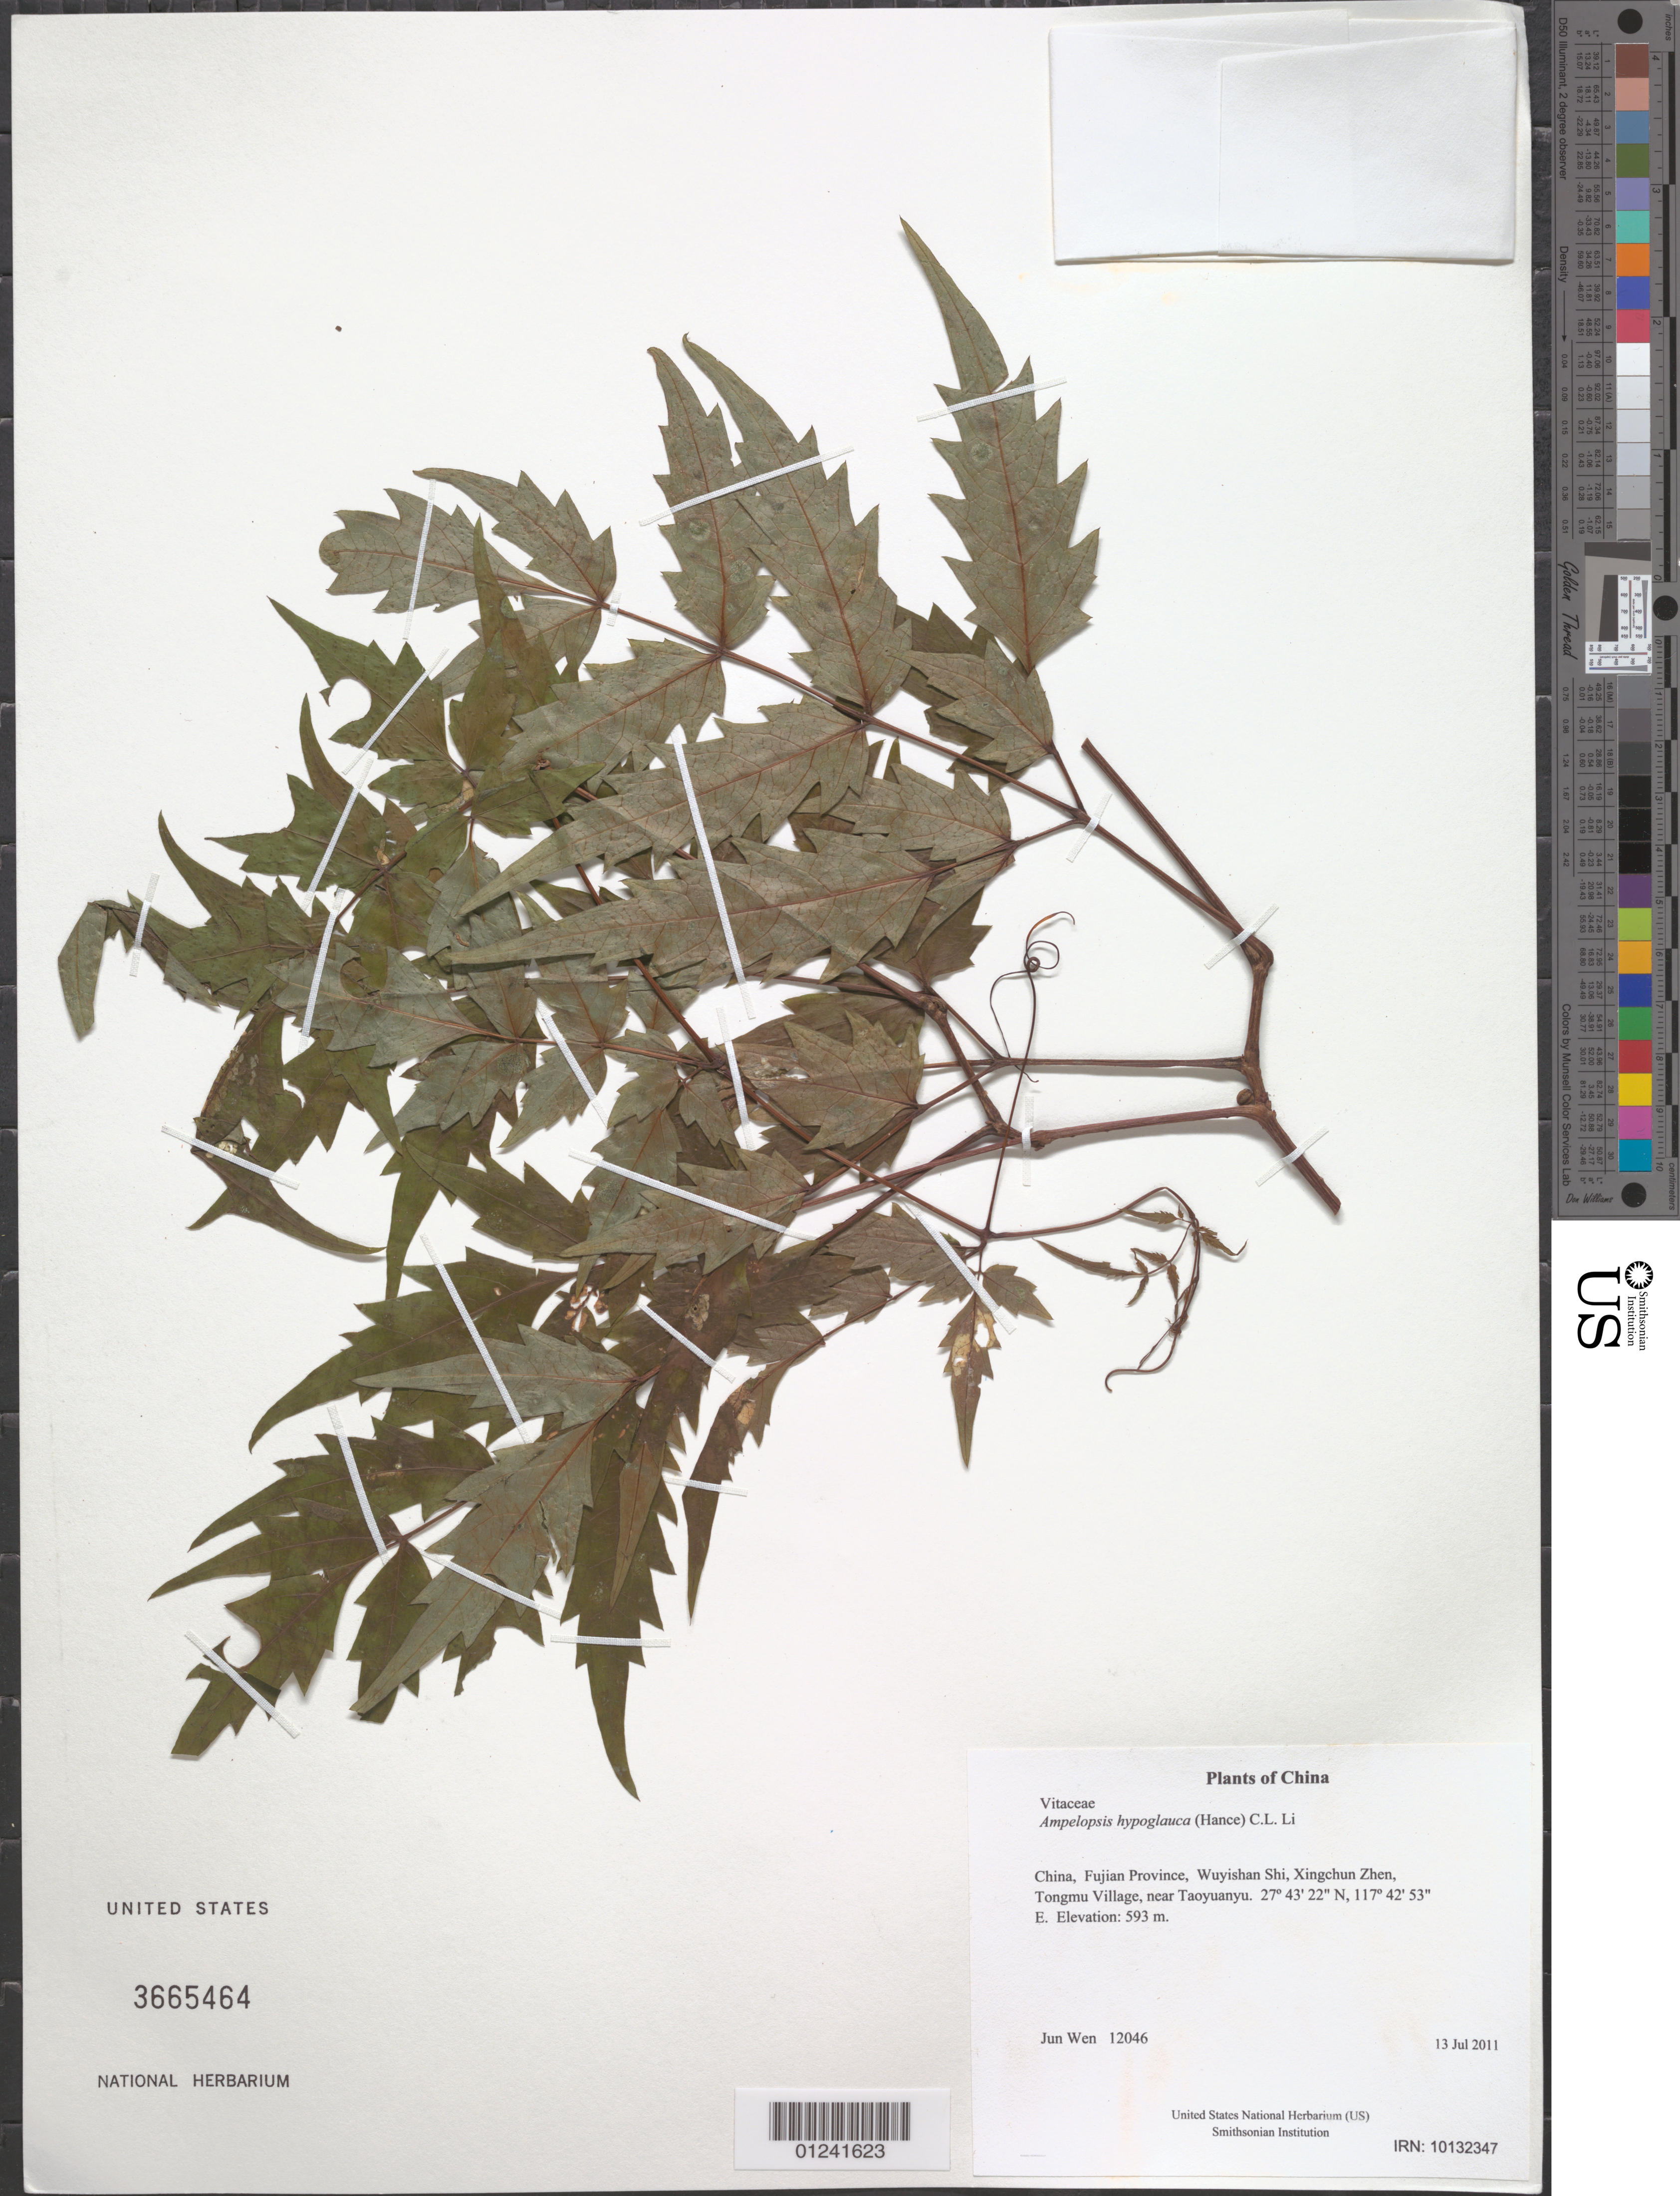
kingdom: Plantae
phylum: Tracheophyta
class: Magnoliopsida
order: Vitales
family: Vitaceae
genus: Ampelopsis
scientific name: Ampelopsis hypoglauca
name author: (Hance) C.L. Li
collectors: J. Wen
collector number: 12046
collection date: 2011-07-13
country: China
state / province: Fujian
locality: Wuyishan Shi, Xingchun Zhen, Tongmu Village, near Taoyuanyu.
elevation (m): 593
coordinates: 27 43 22.2 N, 117 42 52.9 E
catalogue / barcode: US 3665464